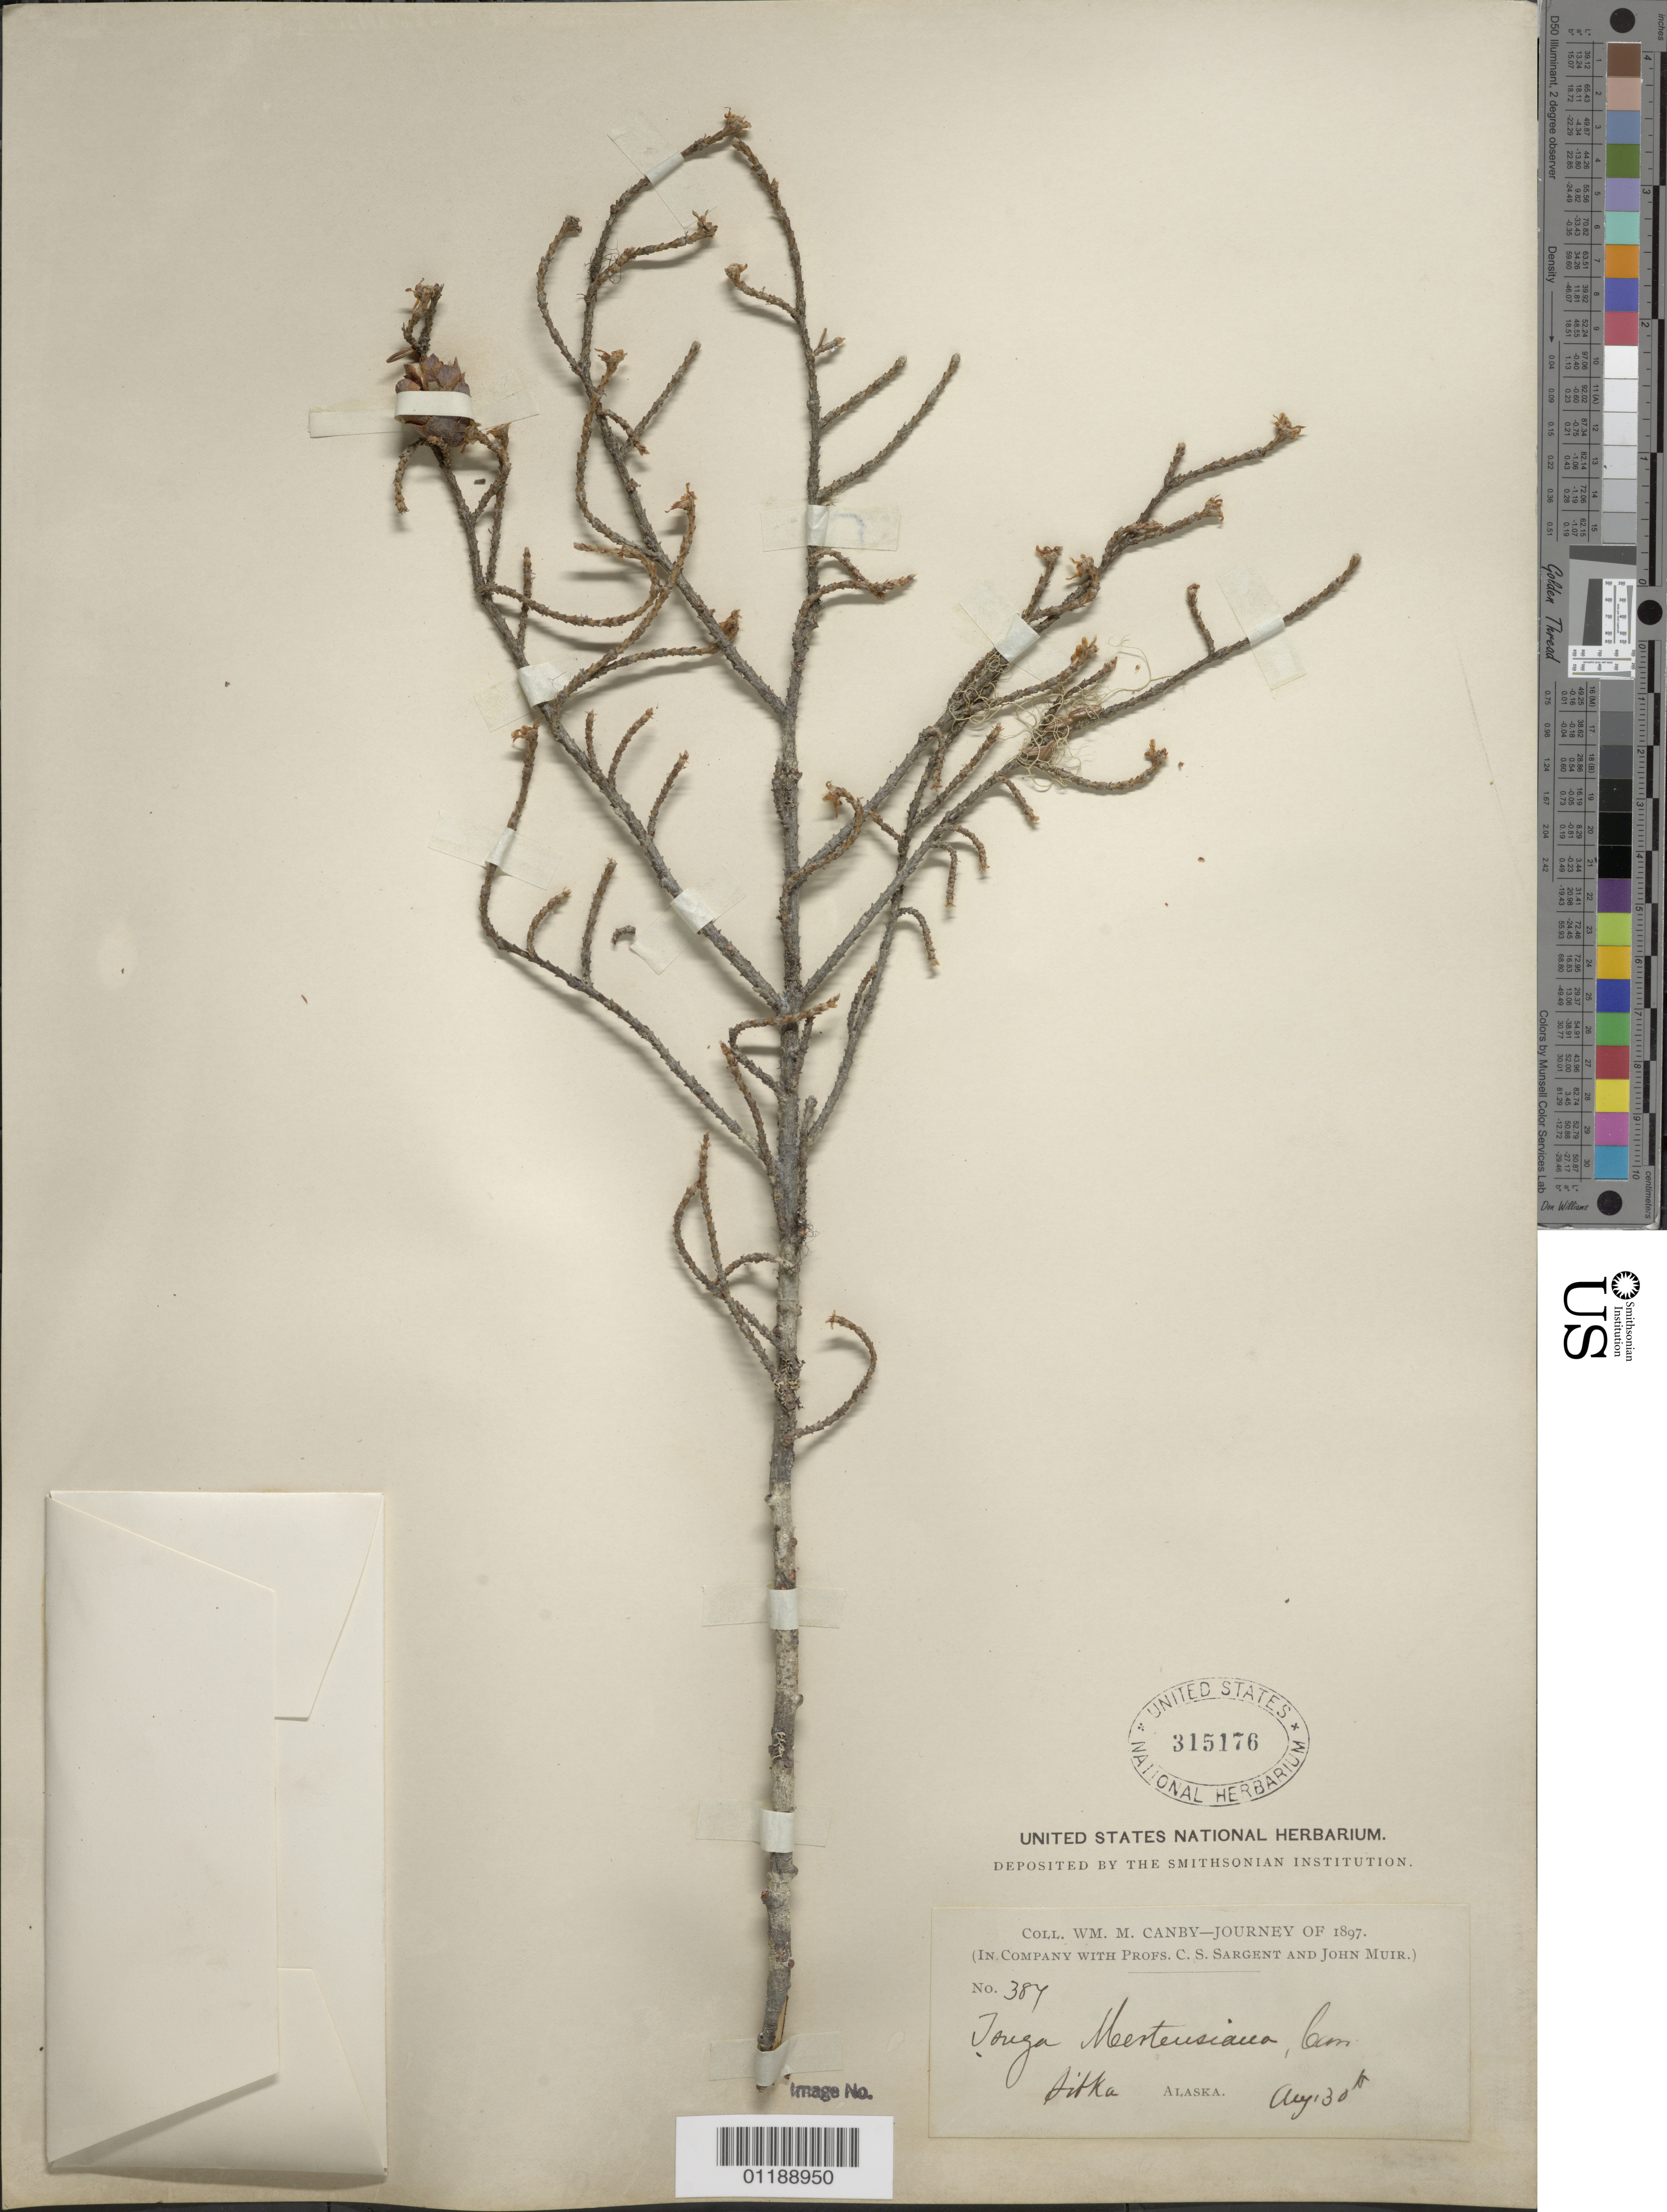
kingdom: Plantae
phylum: Tracheophyta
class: Pinopsida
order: Pinales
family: Pinaceae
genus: Tsuga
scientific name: Tsuga mertensiana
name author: (Bong.) Carrière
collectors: W. M. Canby, C. S. Sargent & J. Muir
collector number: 387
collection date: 1897-08-30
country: United States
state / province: Alaska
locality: Sitka.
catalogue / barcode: US 315176